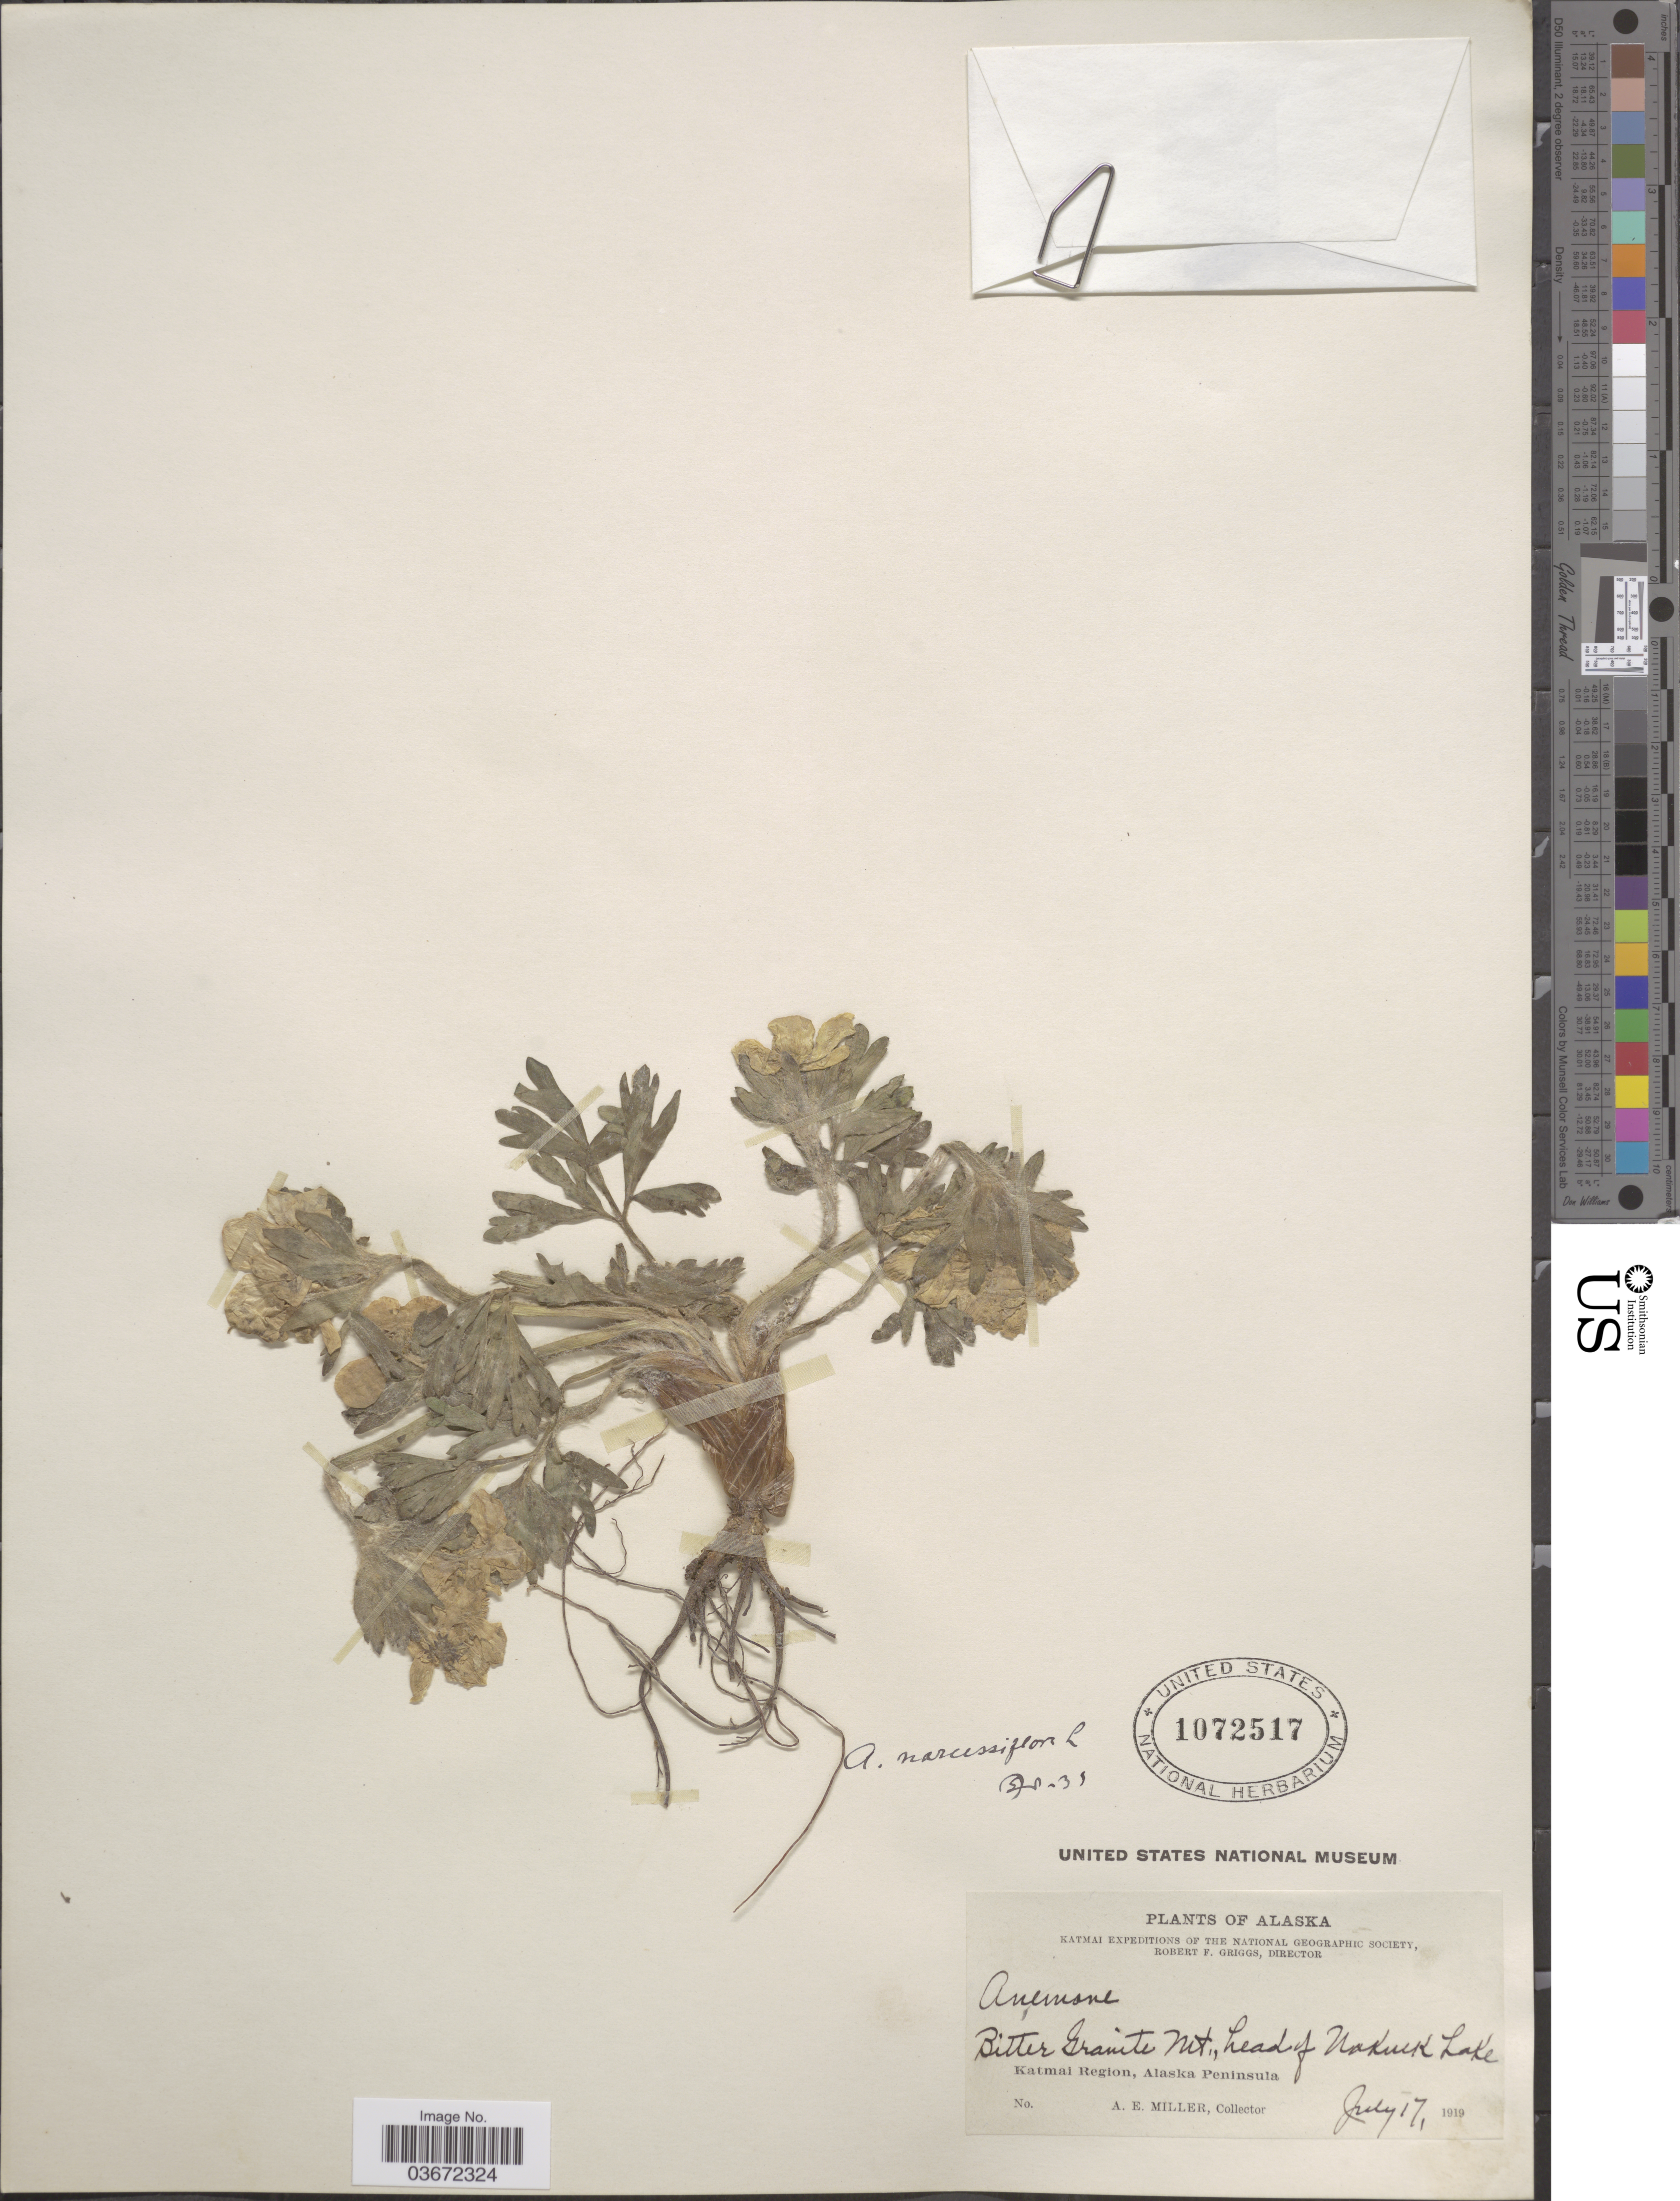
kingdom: Plantae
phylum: Tracheophyta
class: Magnoliopsida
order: Ranunculales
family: Ranunculaceae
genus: Anemone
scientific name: Anemone narcissiflora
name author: L.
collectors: A. E. Miller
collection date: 1919-07-17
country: United States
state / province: Alaska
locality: Bitter Granite Mt., head of Naknek Lake. Katmai Region, Alaska Peninsula.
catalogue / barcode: US 1072517